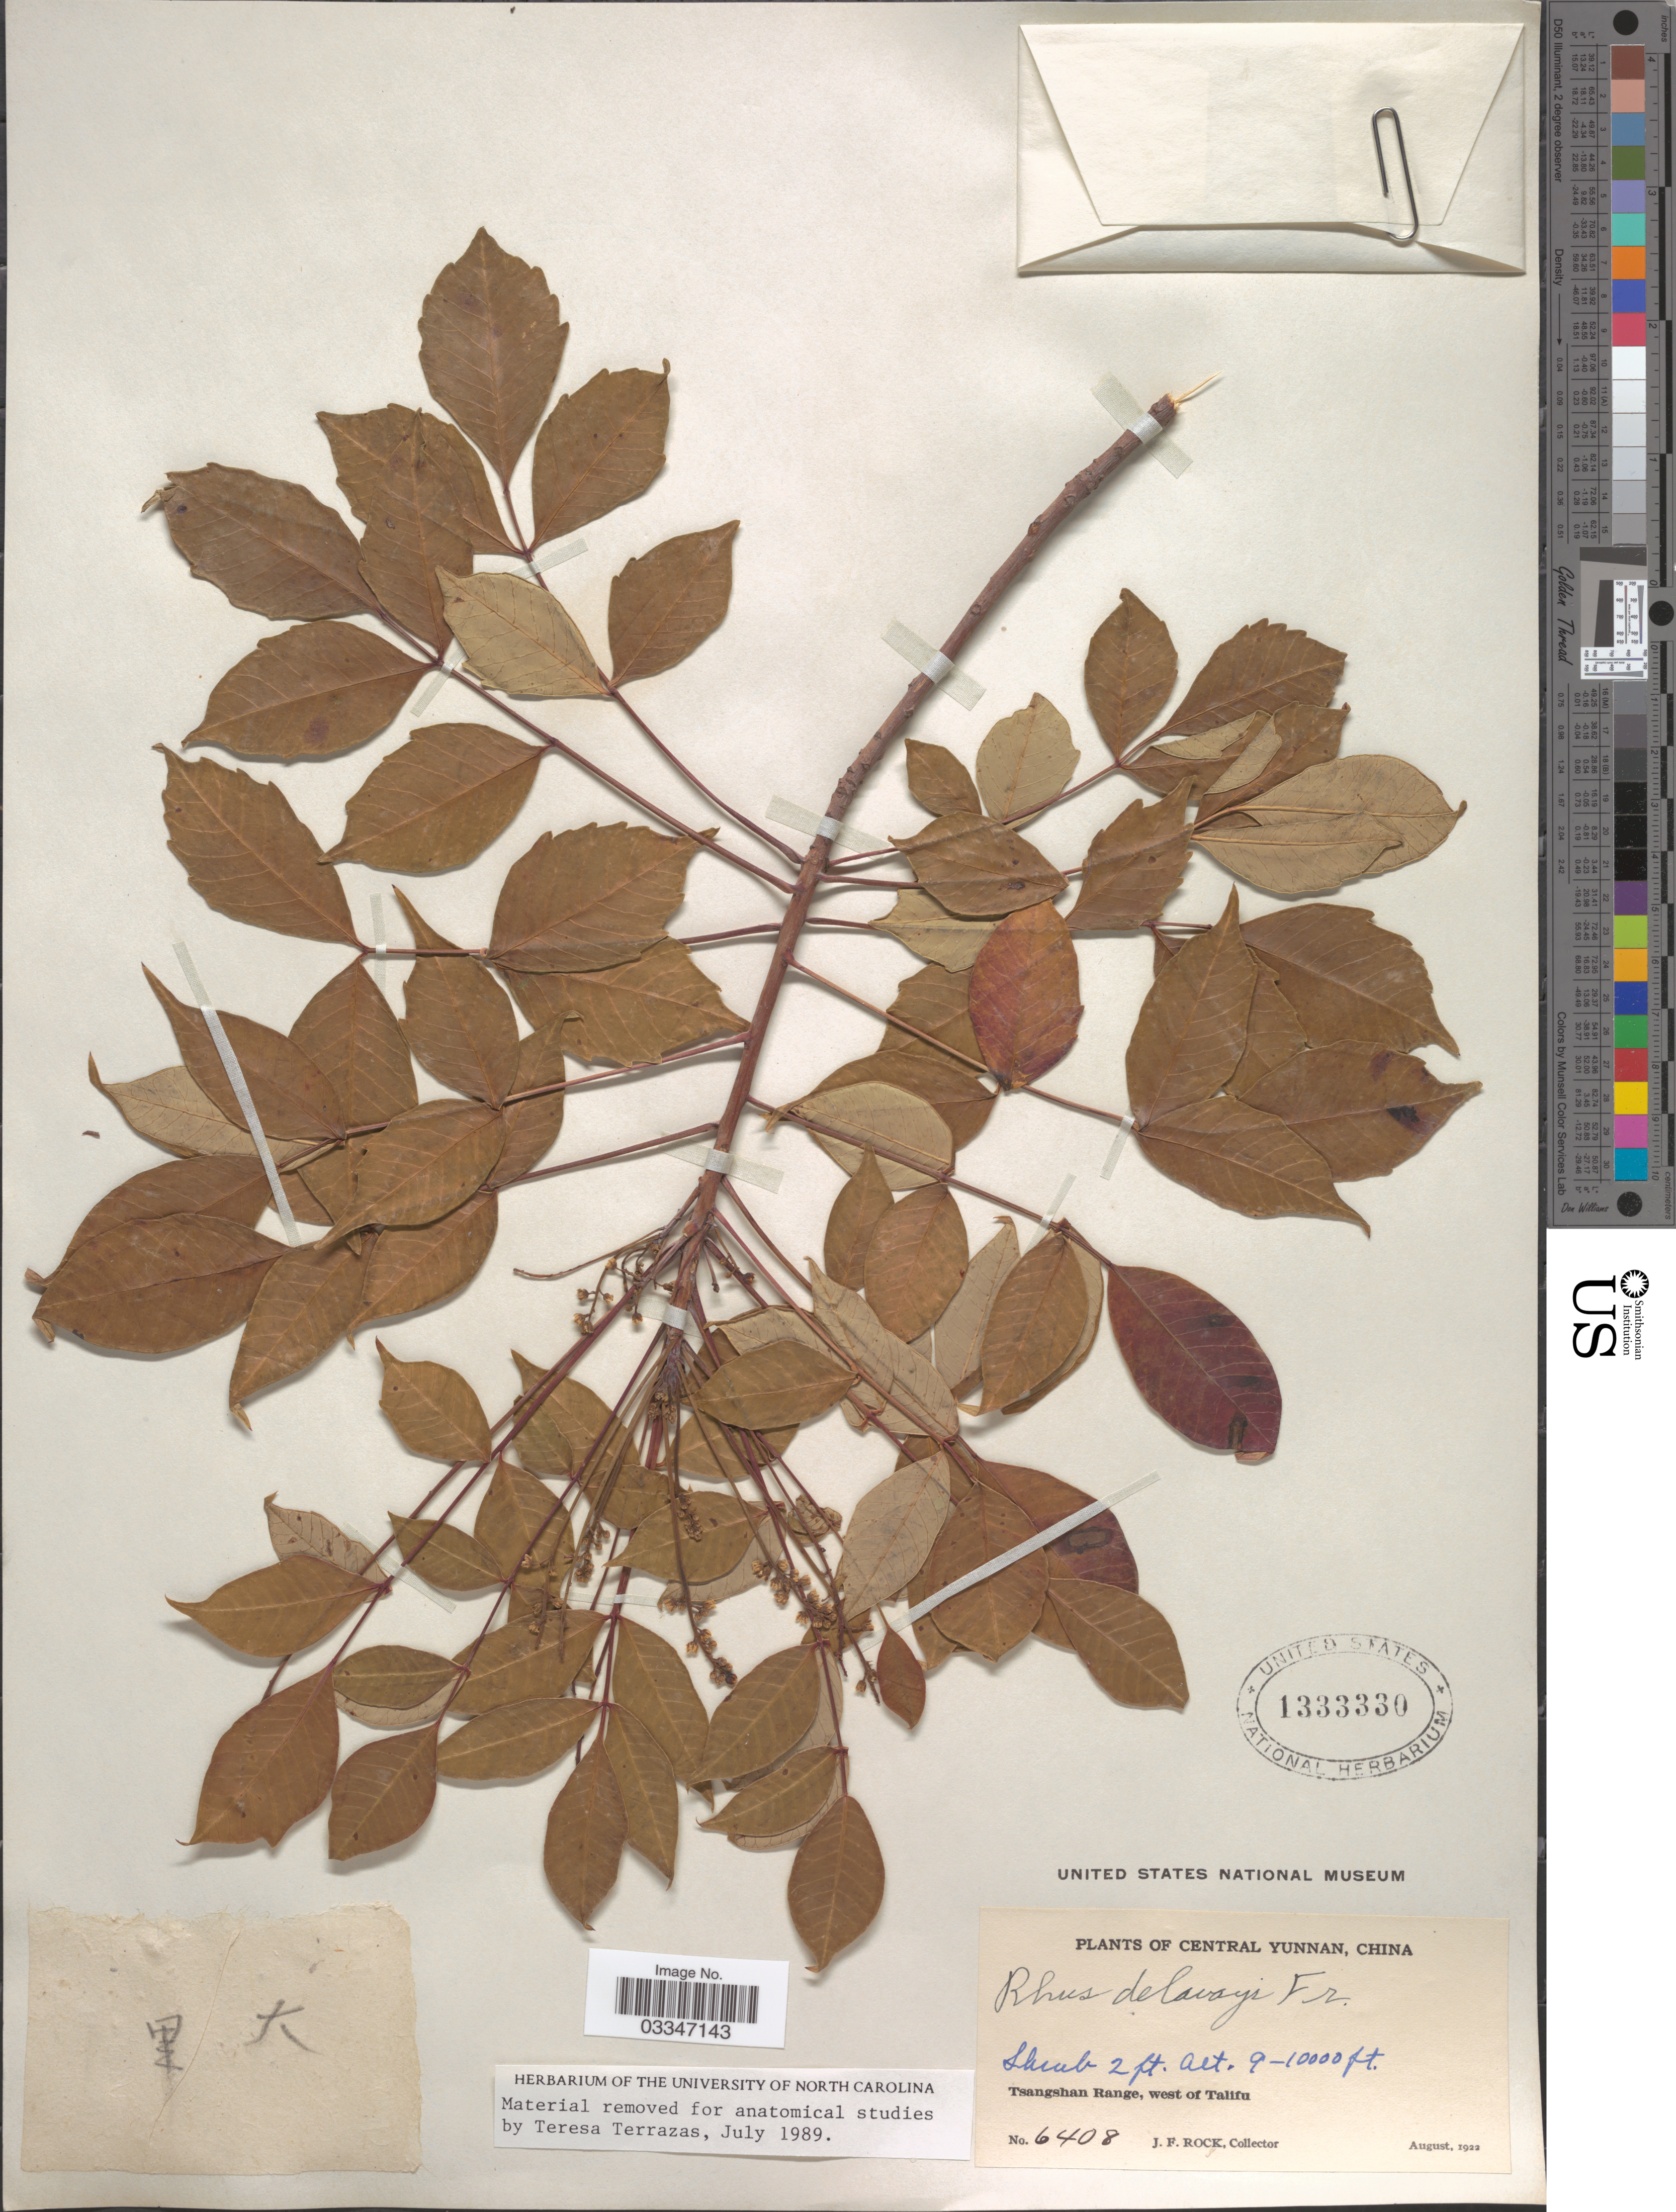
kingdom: Plantae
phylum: Tracheophyta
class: Magnoliopsida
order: Sapindales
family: Anacardiaceae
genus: Rhus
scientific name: Rhus delavayi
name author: Franch.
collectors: J. Rock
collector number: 6408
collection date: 1922-08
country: China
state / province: Yunnan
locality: Central Yunnan. Tsangshan Range, west of Talifu.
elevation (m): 2743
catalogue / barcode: US 1333330